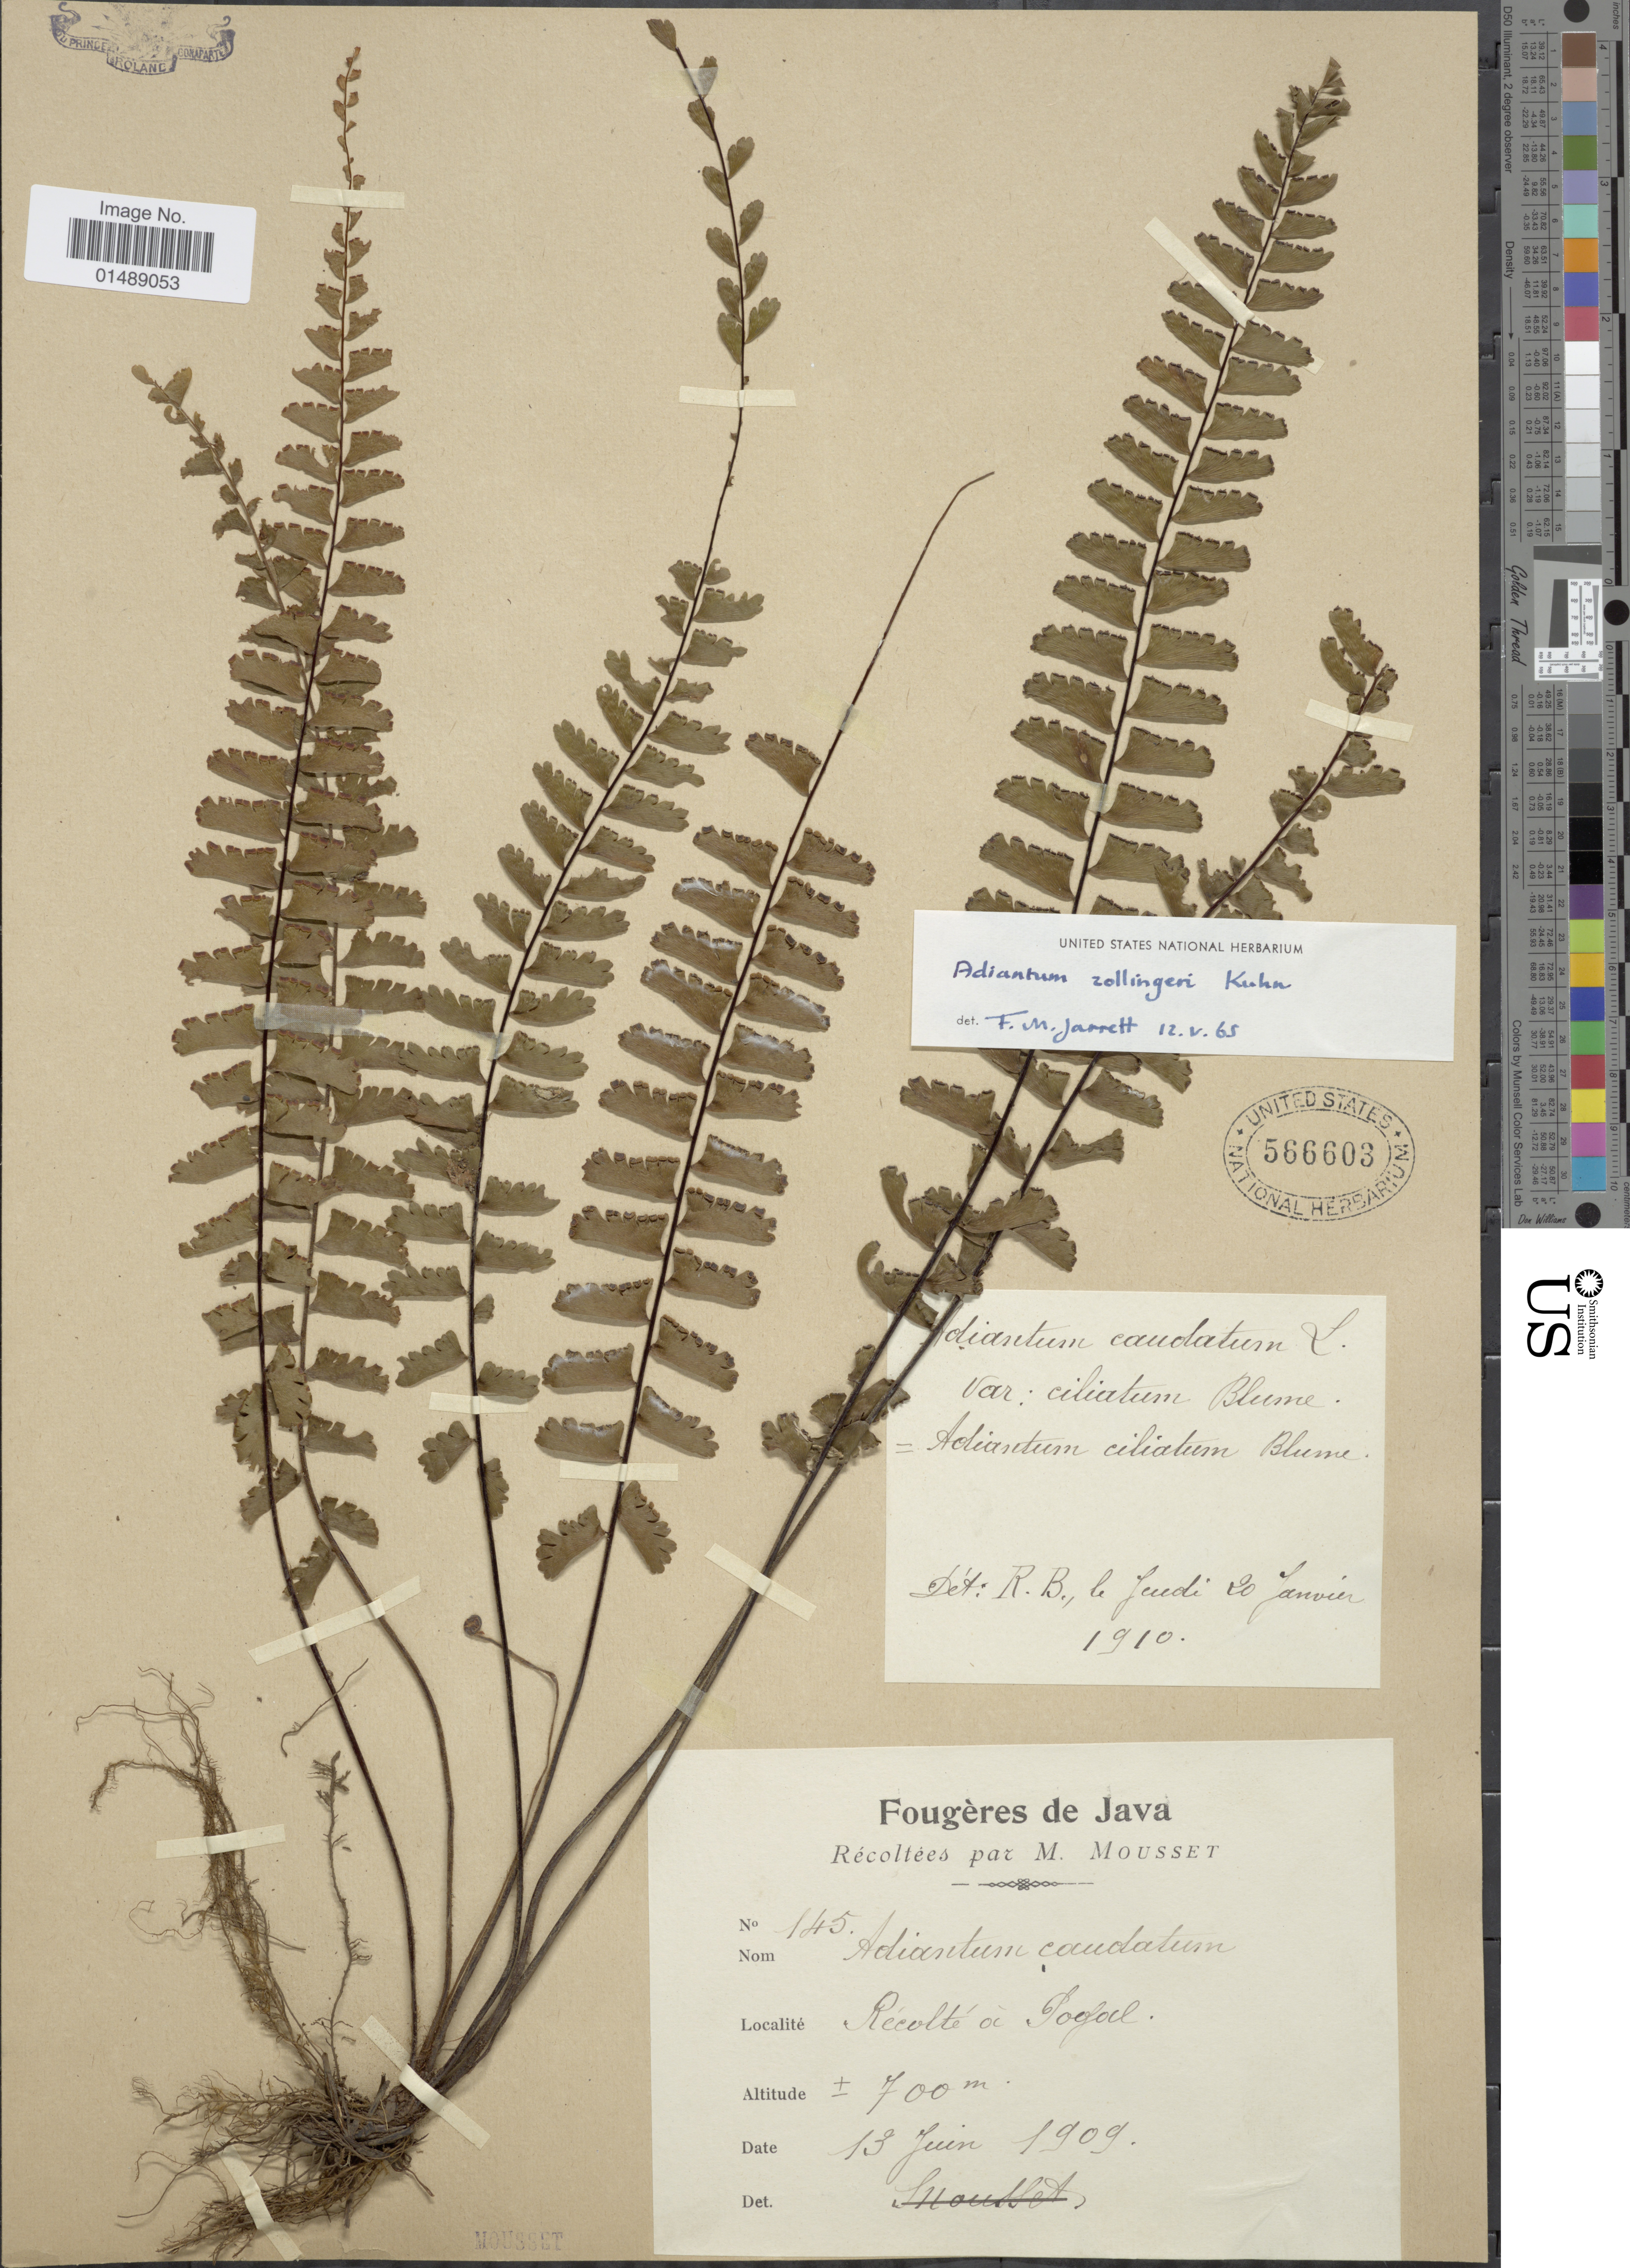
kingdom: Plantae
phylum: Tracheophyta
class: Polypodiopsida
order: Polypodiales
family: Pteridaceae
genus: Adiantum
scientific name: Adiantum zollingeri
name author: Mett. ex Kuhn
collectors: M. Mousset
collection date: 1909-06-13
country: Indonesia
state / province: Java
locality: Pogoel [interpreted]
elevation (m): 700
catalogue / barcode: US 566603